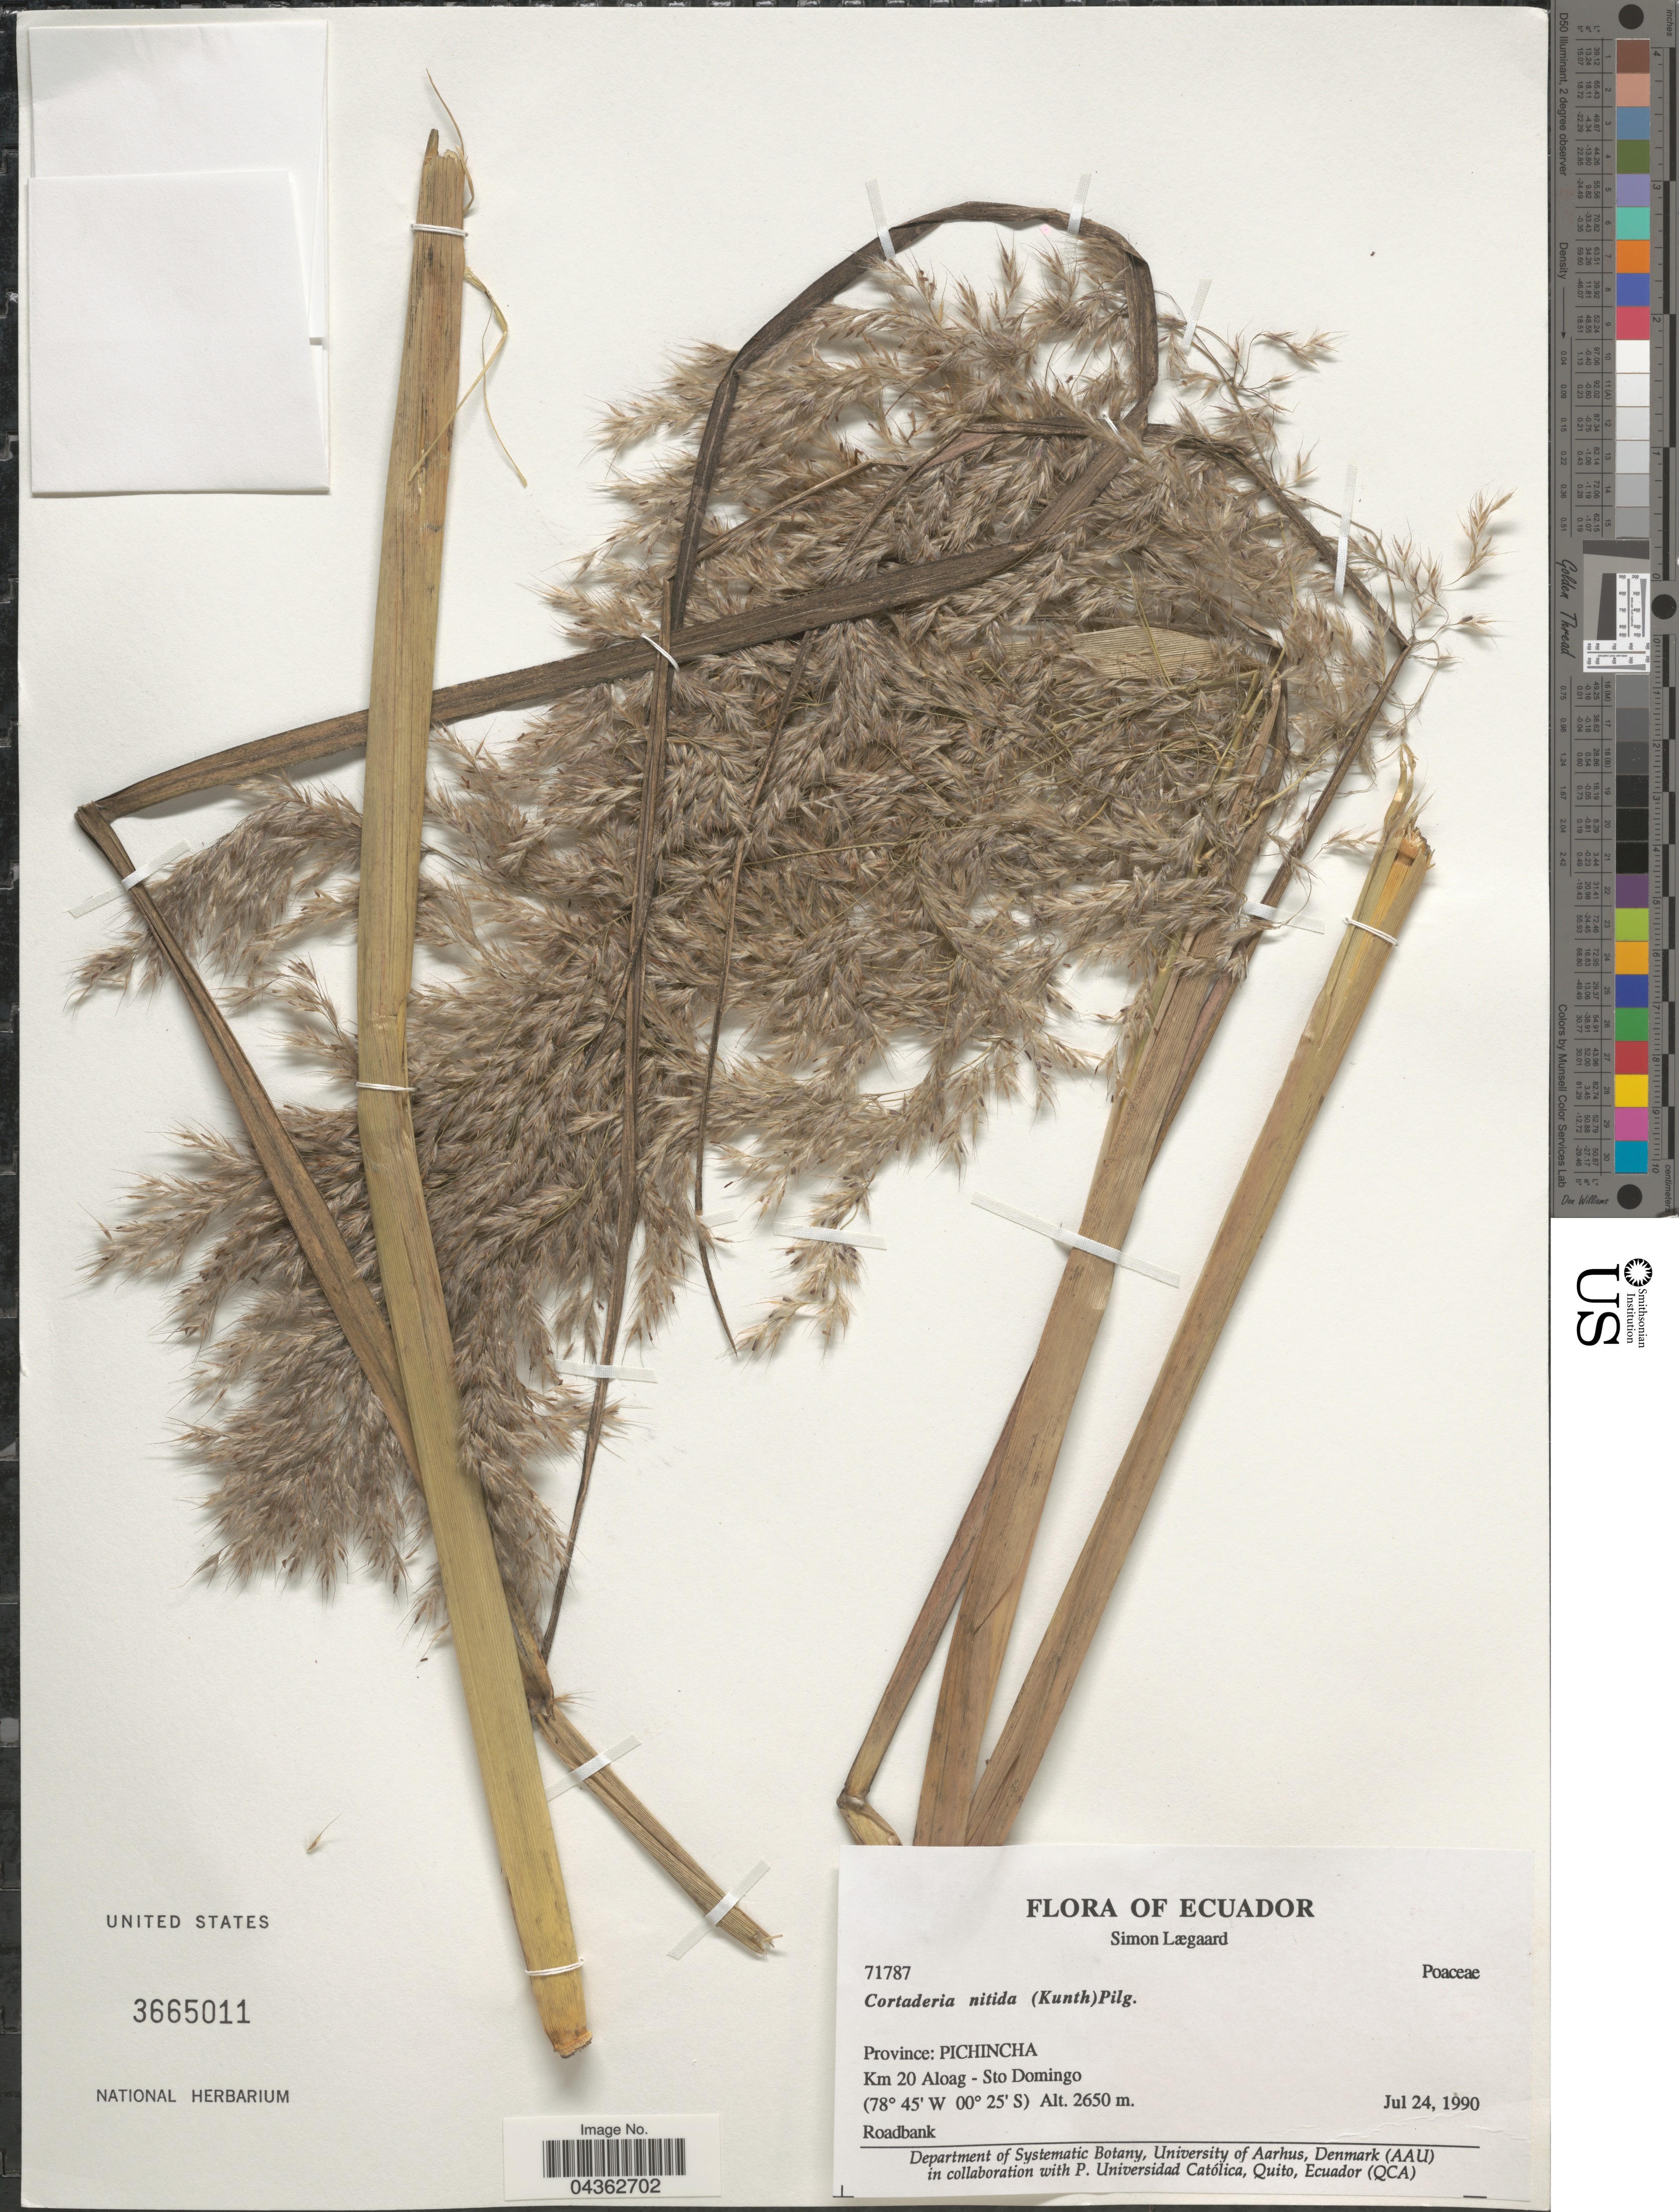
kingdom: Plantae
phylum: Tracheophyta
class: Liliopsida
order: Poales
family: Poaceae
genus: Cortaderia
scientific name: Cortaderia nitida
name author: (Kunth) Pilg.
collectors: S. Lægaard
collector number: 71787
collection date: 1990-07-24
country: Ecuador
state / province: Pichincha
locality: Km 20 Aloag - Sto Domingo.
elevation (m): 2650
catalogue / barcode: US 3665011